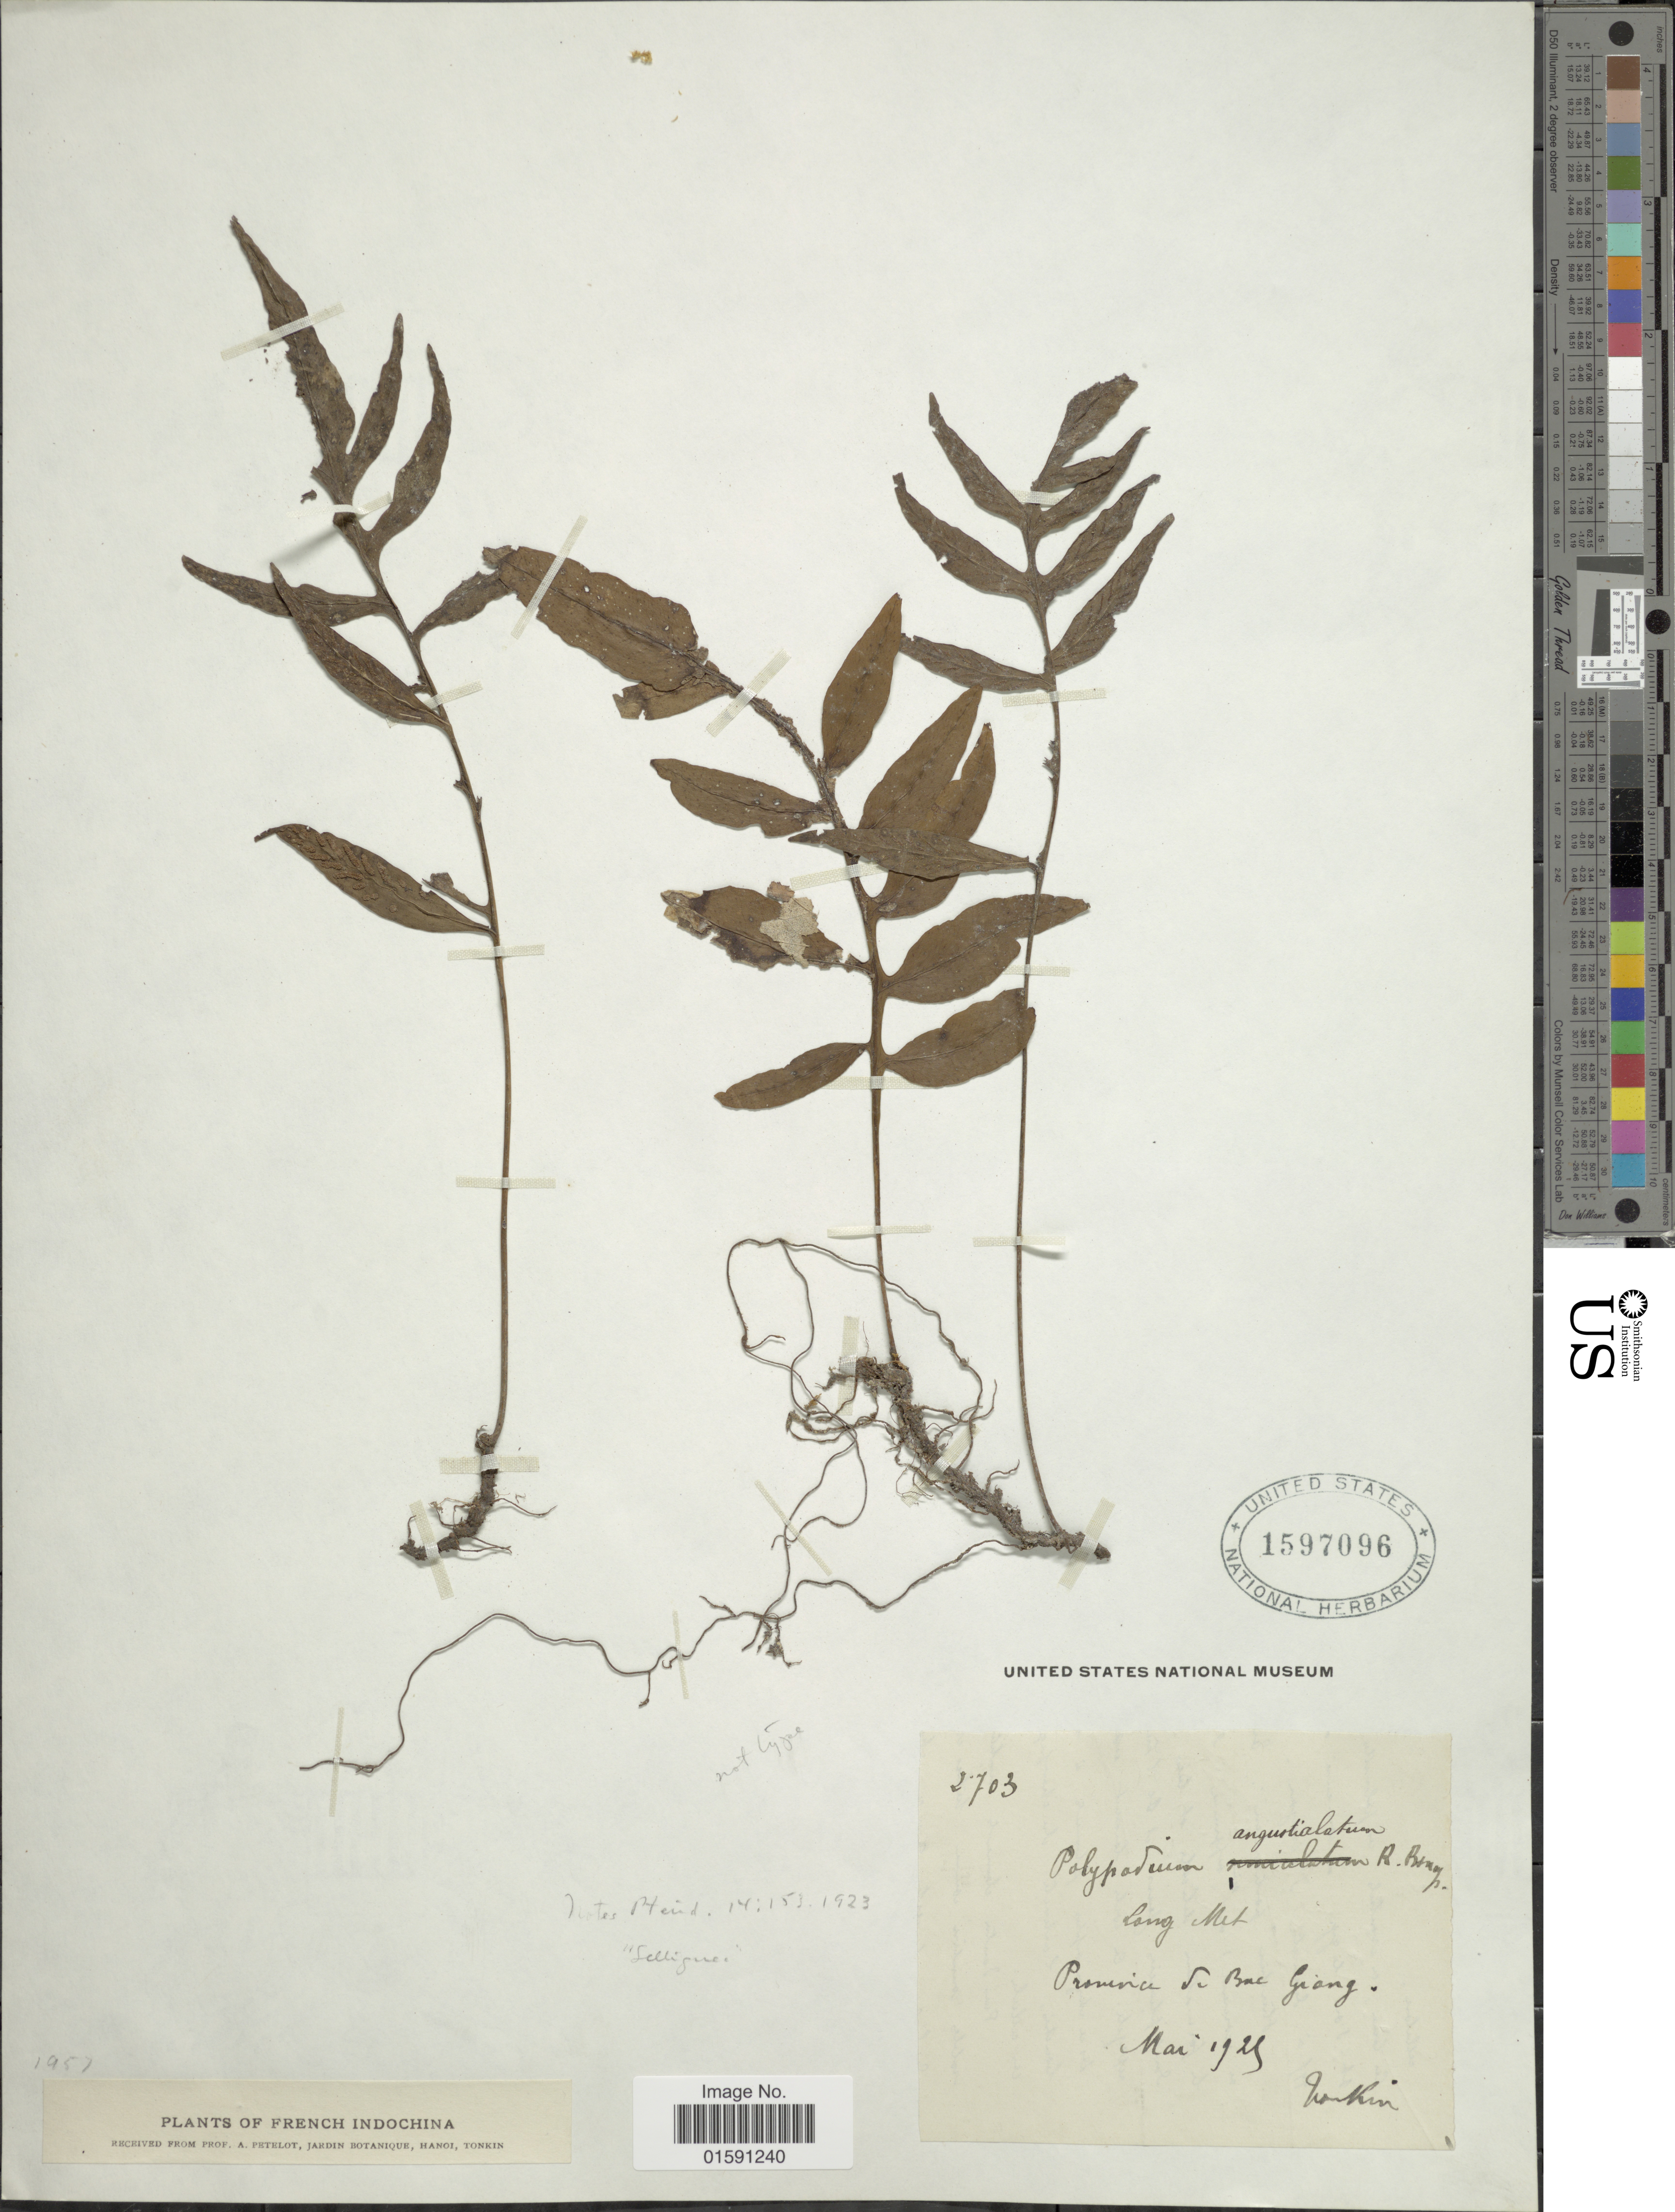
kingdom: Plantae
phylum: Tracheophyta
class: Polypodiopsida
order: Polypodiales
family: Polypodiaceae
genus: Selliguea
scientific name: Selliguea angustiolatum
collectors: A. Petelot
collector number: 2703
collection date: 1929-05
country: Vietnam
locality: Tonkin. Promaria si Bac Giang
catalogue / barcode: US 1597096